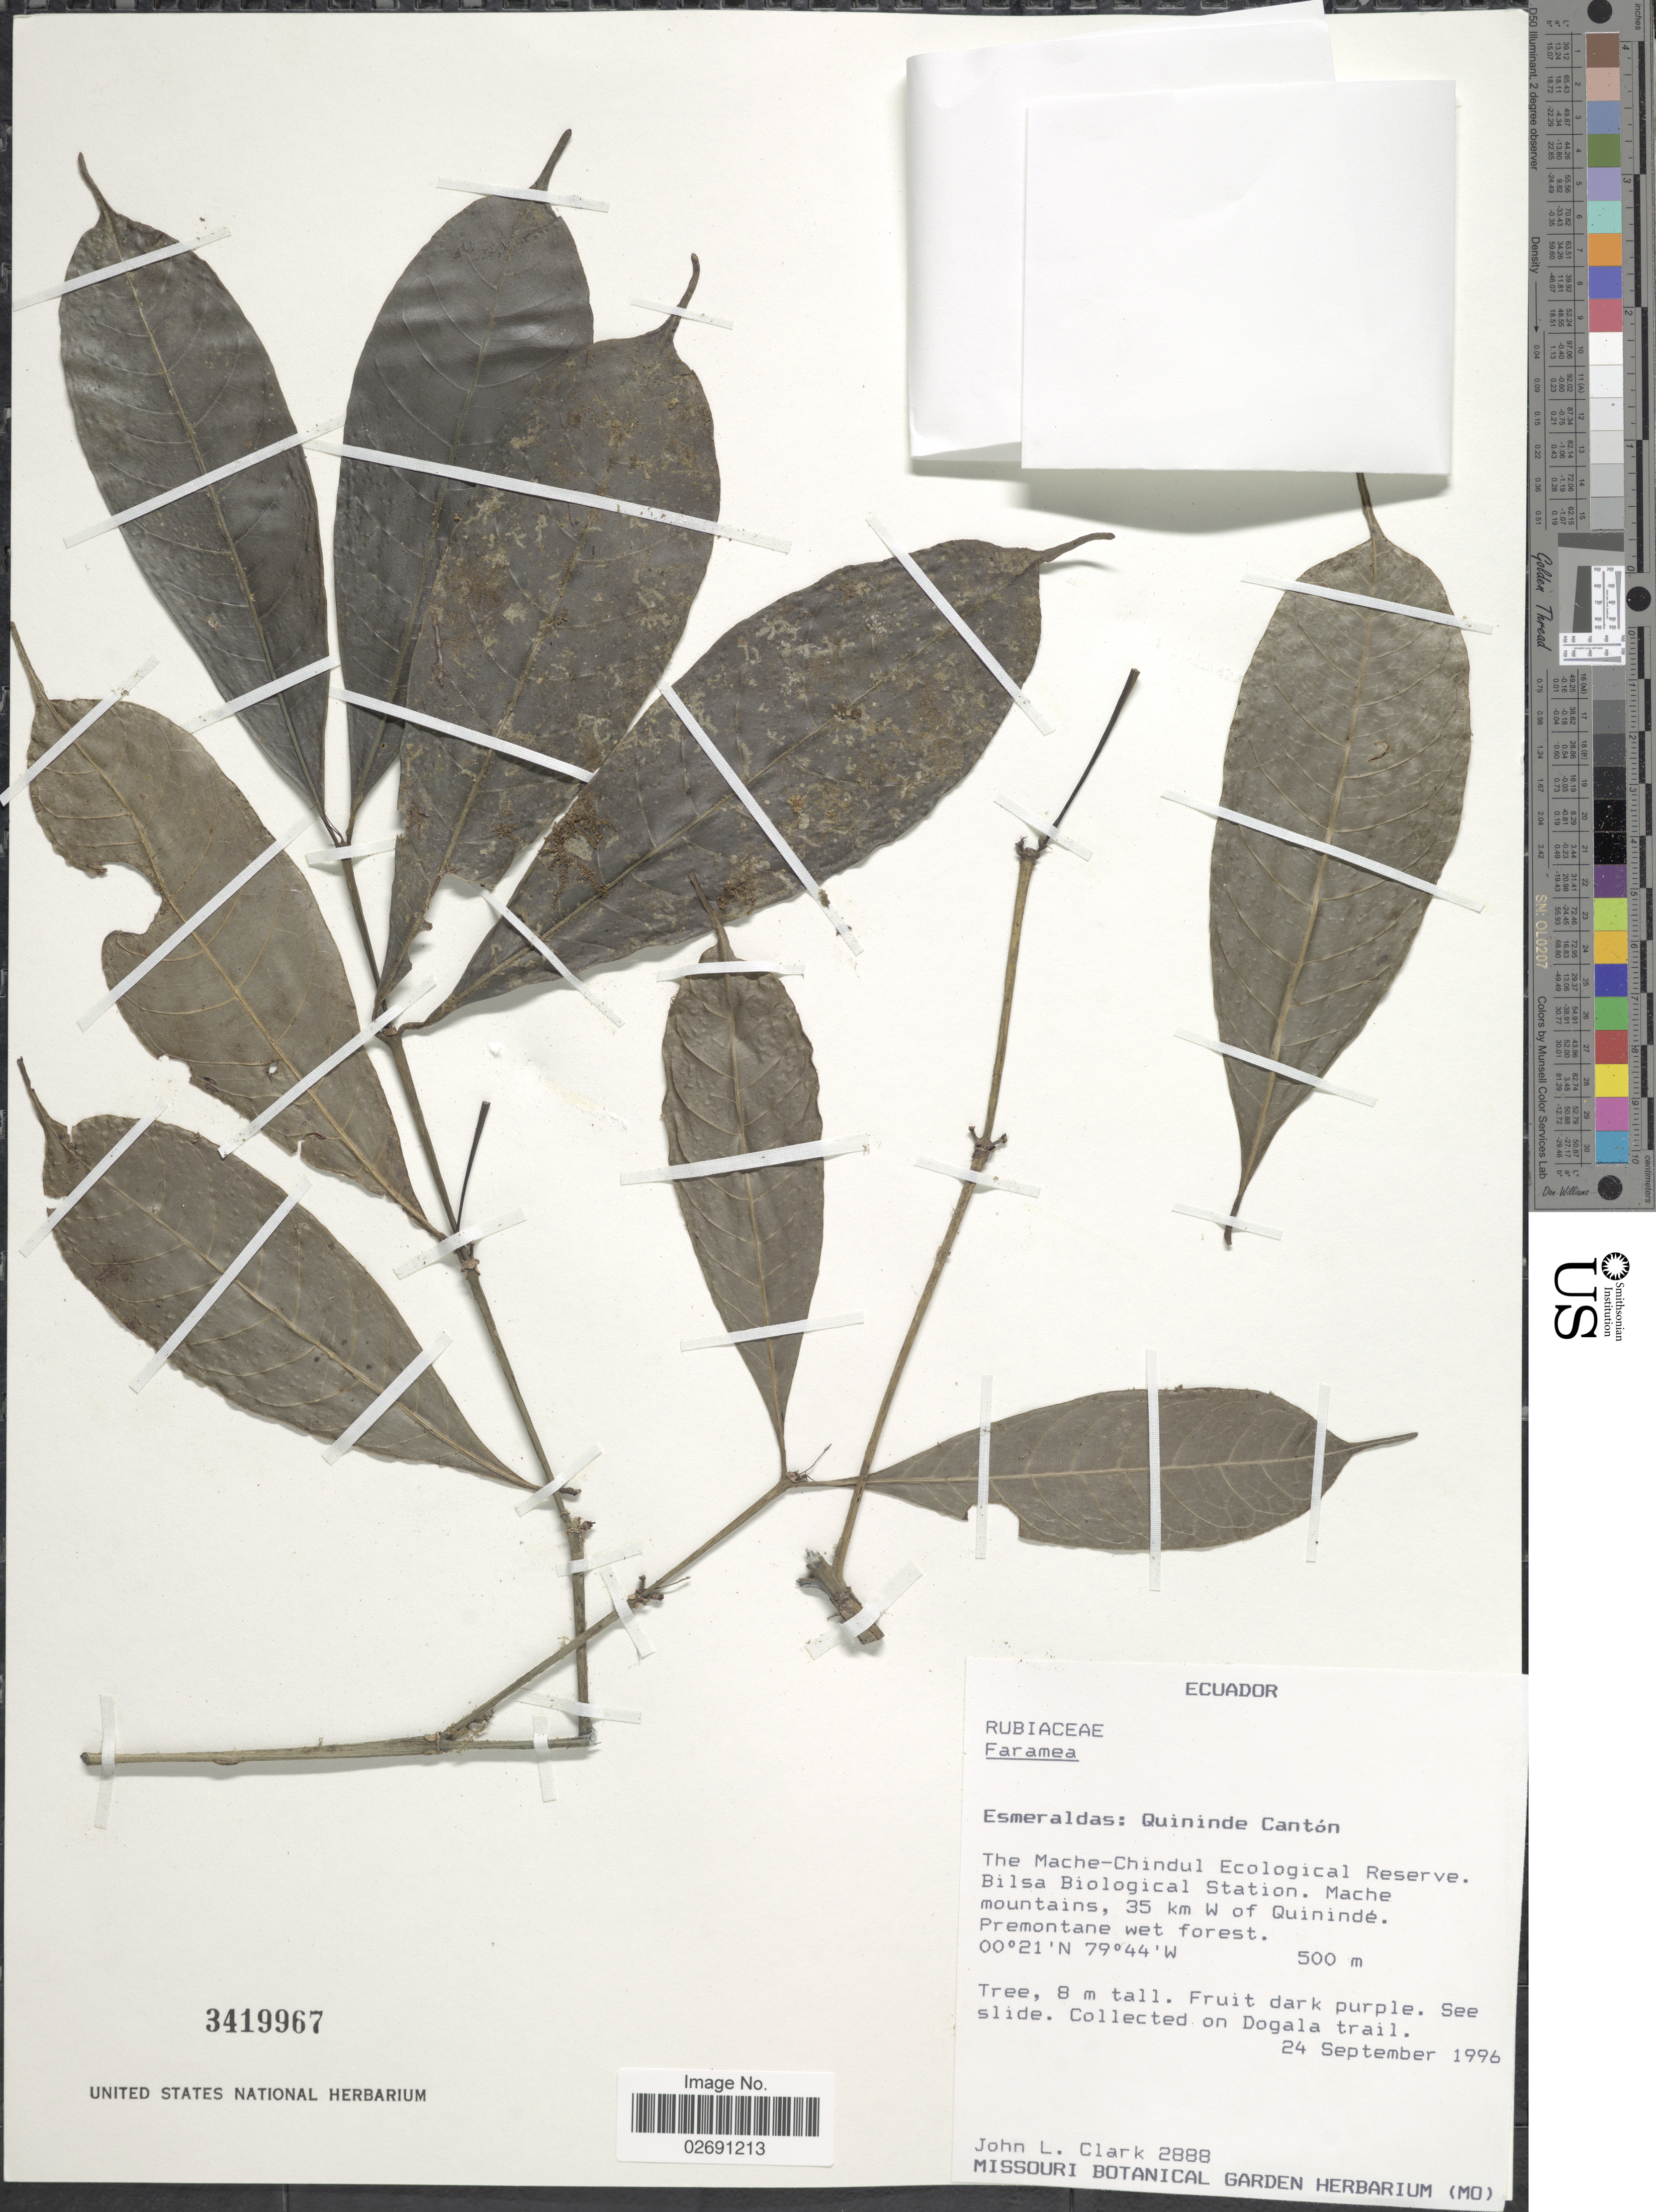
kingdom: Plantae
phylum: Tracheophyta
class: Magnoliopsida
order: Gentianales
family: Rubiaceae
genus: Faramea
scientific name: Faramea sp.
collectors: J. L. Clark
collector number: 2888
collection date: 1996-09-24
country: Ecuador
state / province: Esmeraldas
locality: Quininde Canton, The Mache-Chindul Ecological Reserve, Bilsa Biological Station, Mache mountains, 35 km W of Quininde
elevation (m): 500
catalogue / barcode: US 3419967